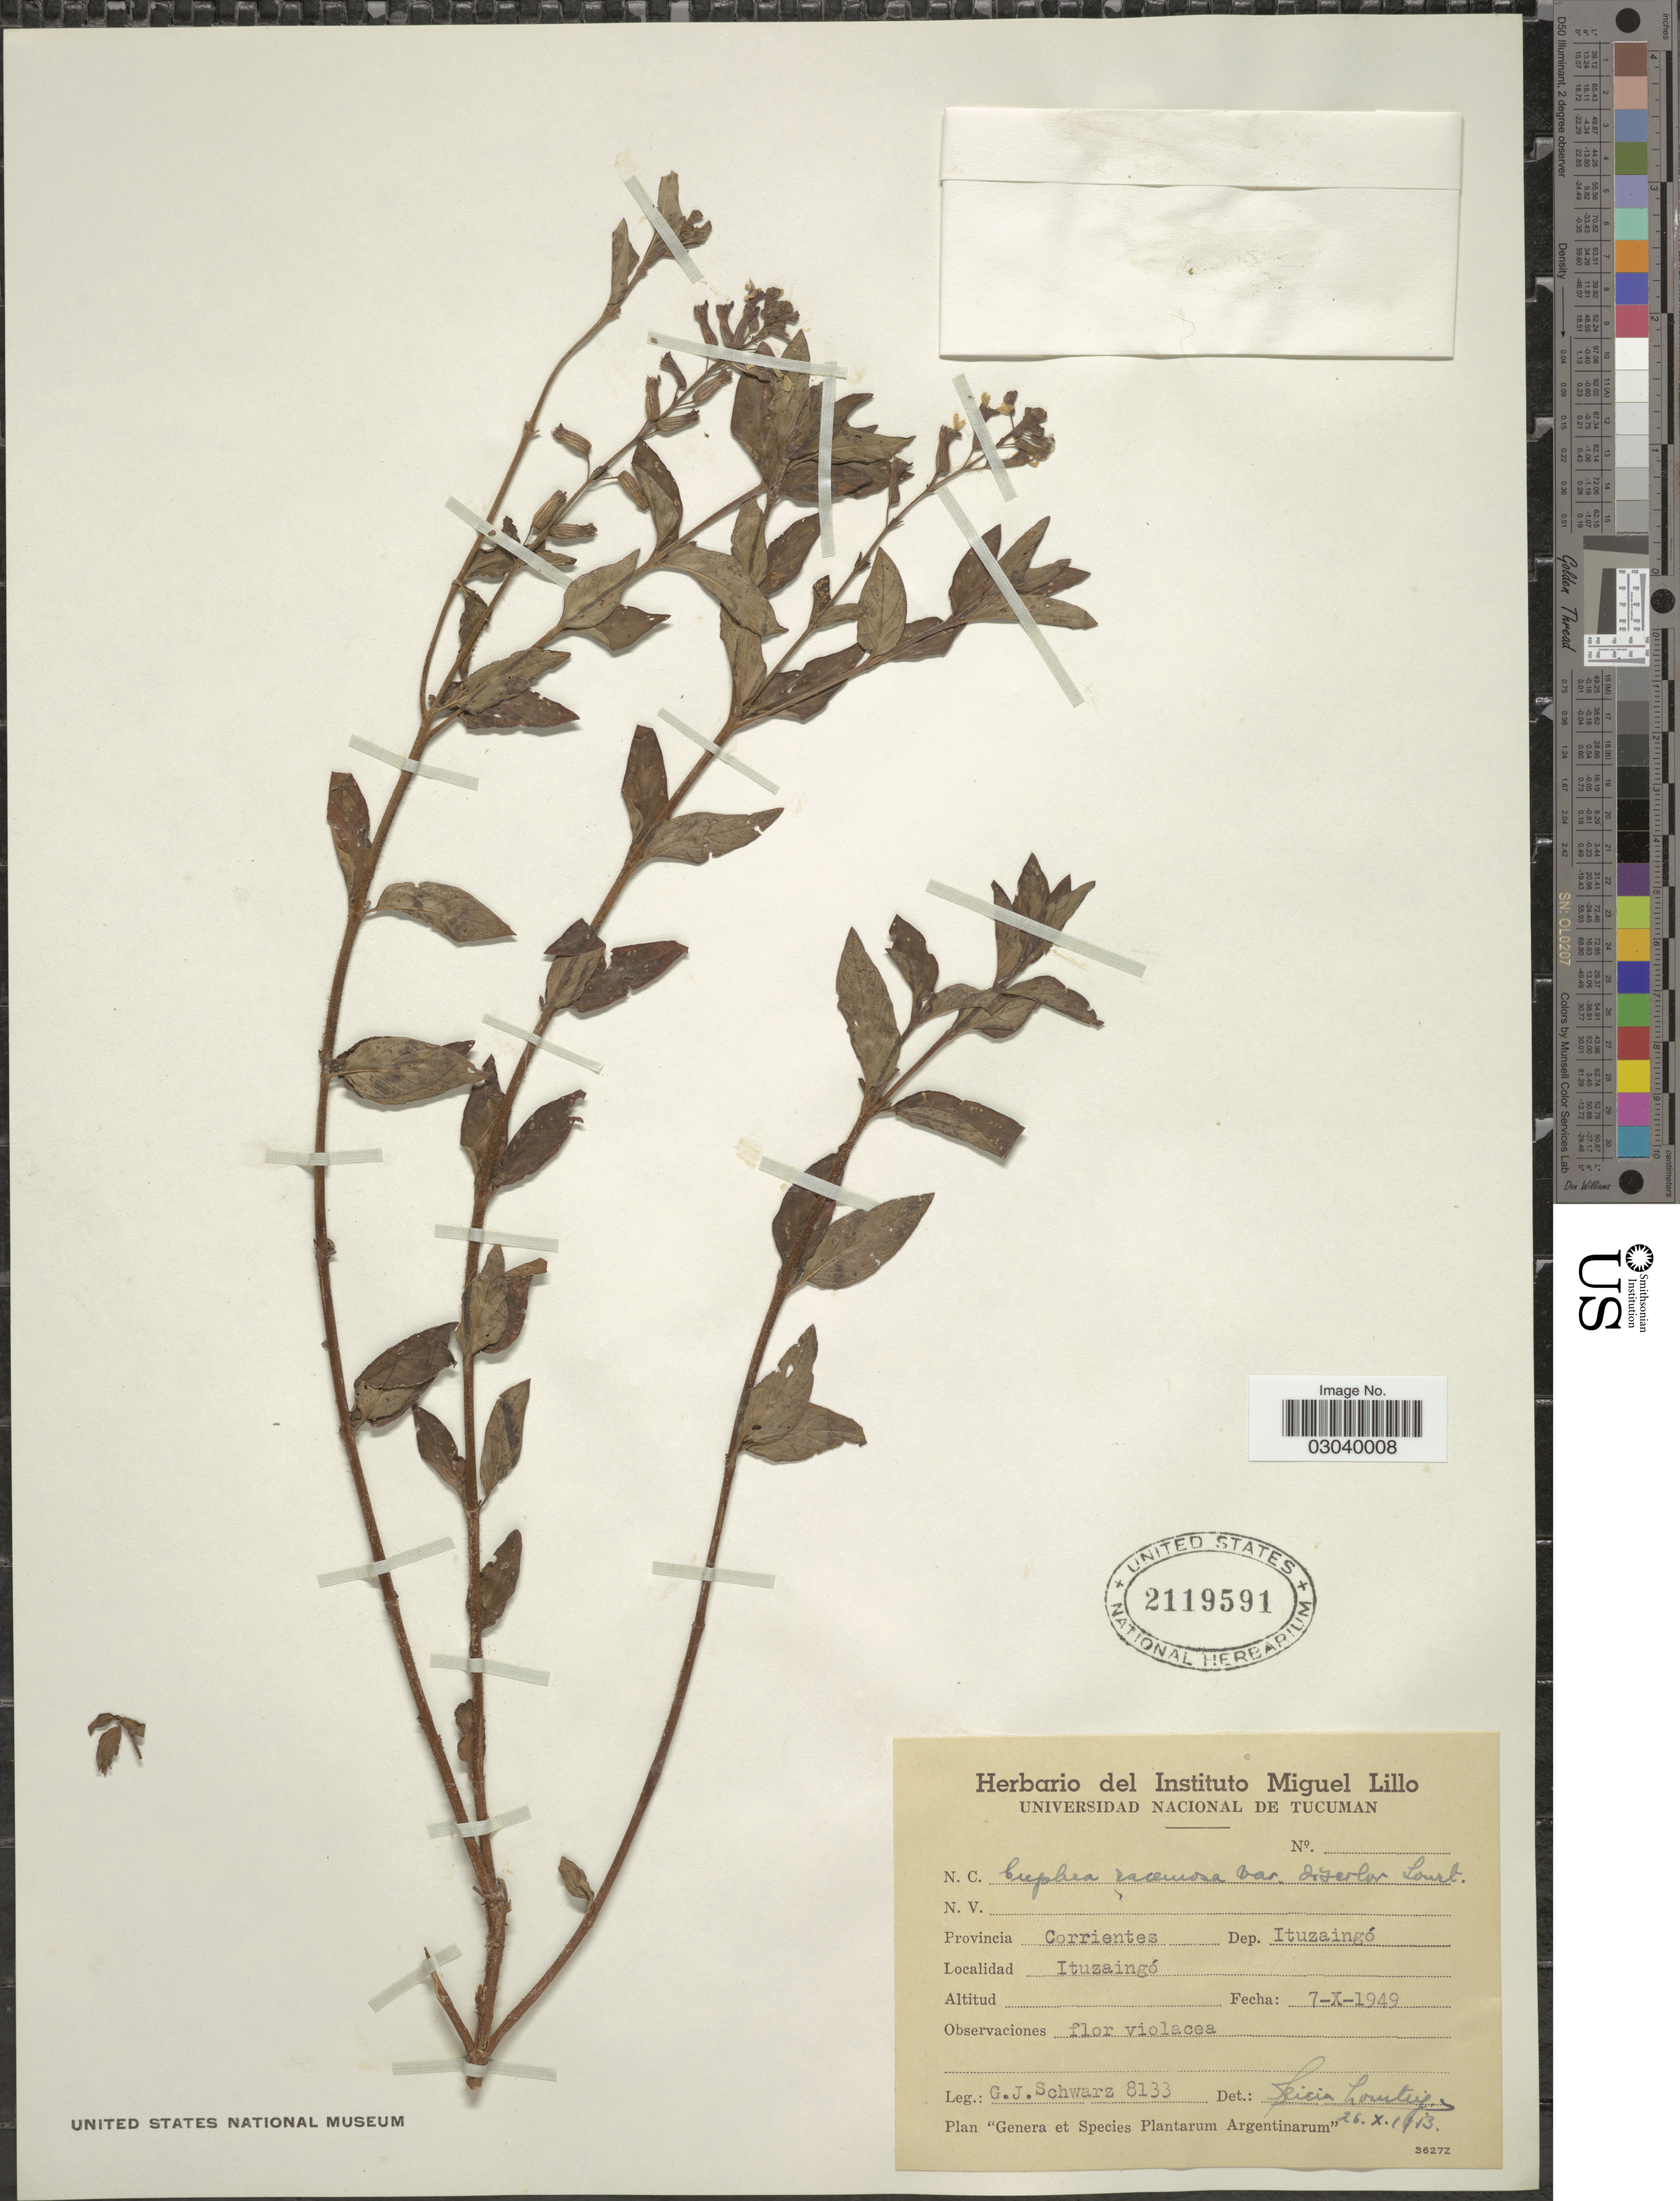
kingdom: Plantae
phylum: Tracheophyta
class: Magnoliopsida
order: Myrtales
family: Lythraceae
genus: Cuphea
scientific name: Cuphea racemosa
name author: (L. f.) Spreng.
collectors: G. J. Schwarz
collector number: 8133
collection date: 1949-10-07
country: Argentina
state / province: Corrientes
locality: Dep. Ituzaingó, Ituzaingó.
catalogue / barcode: US 2119591